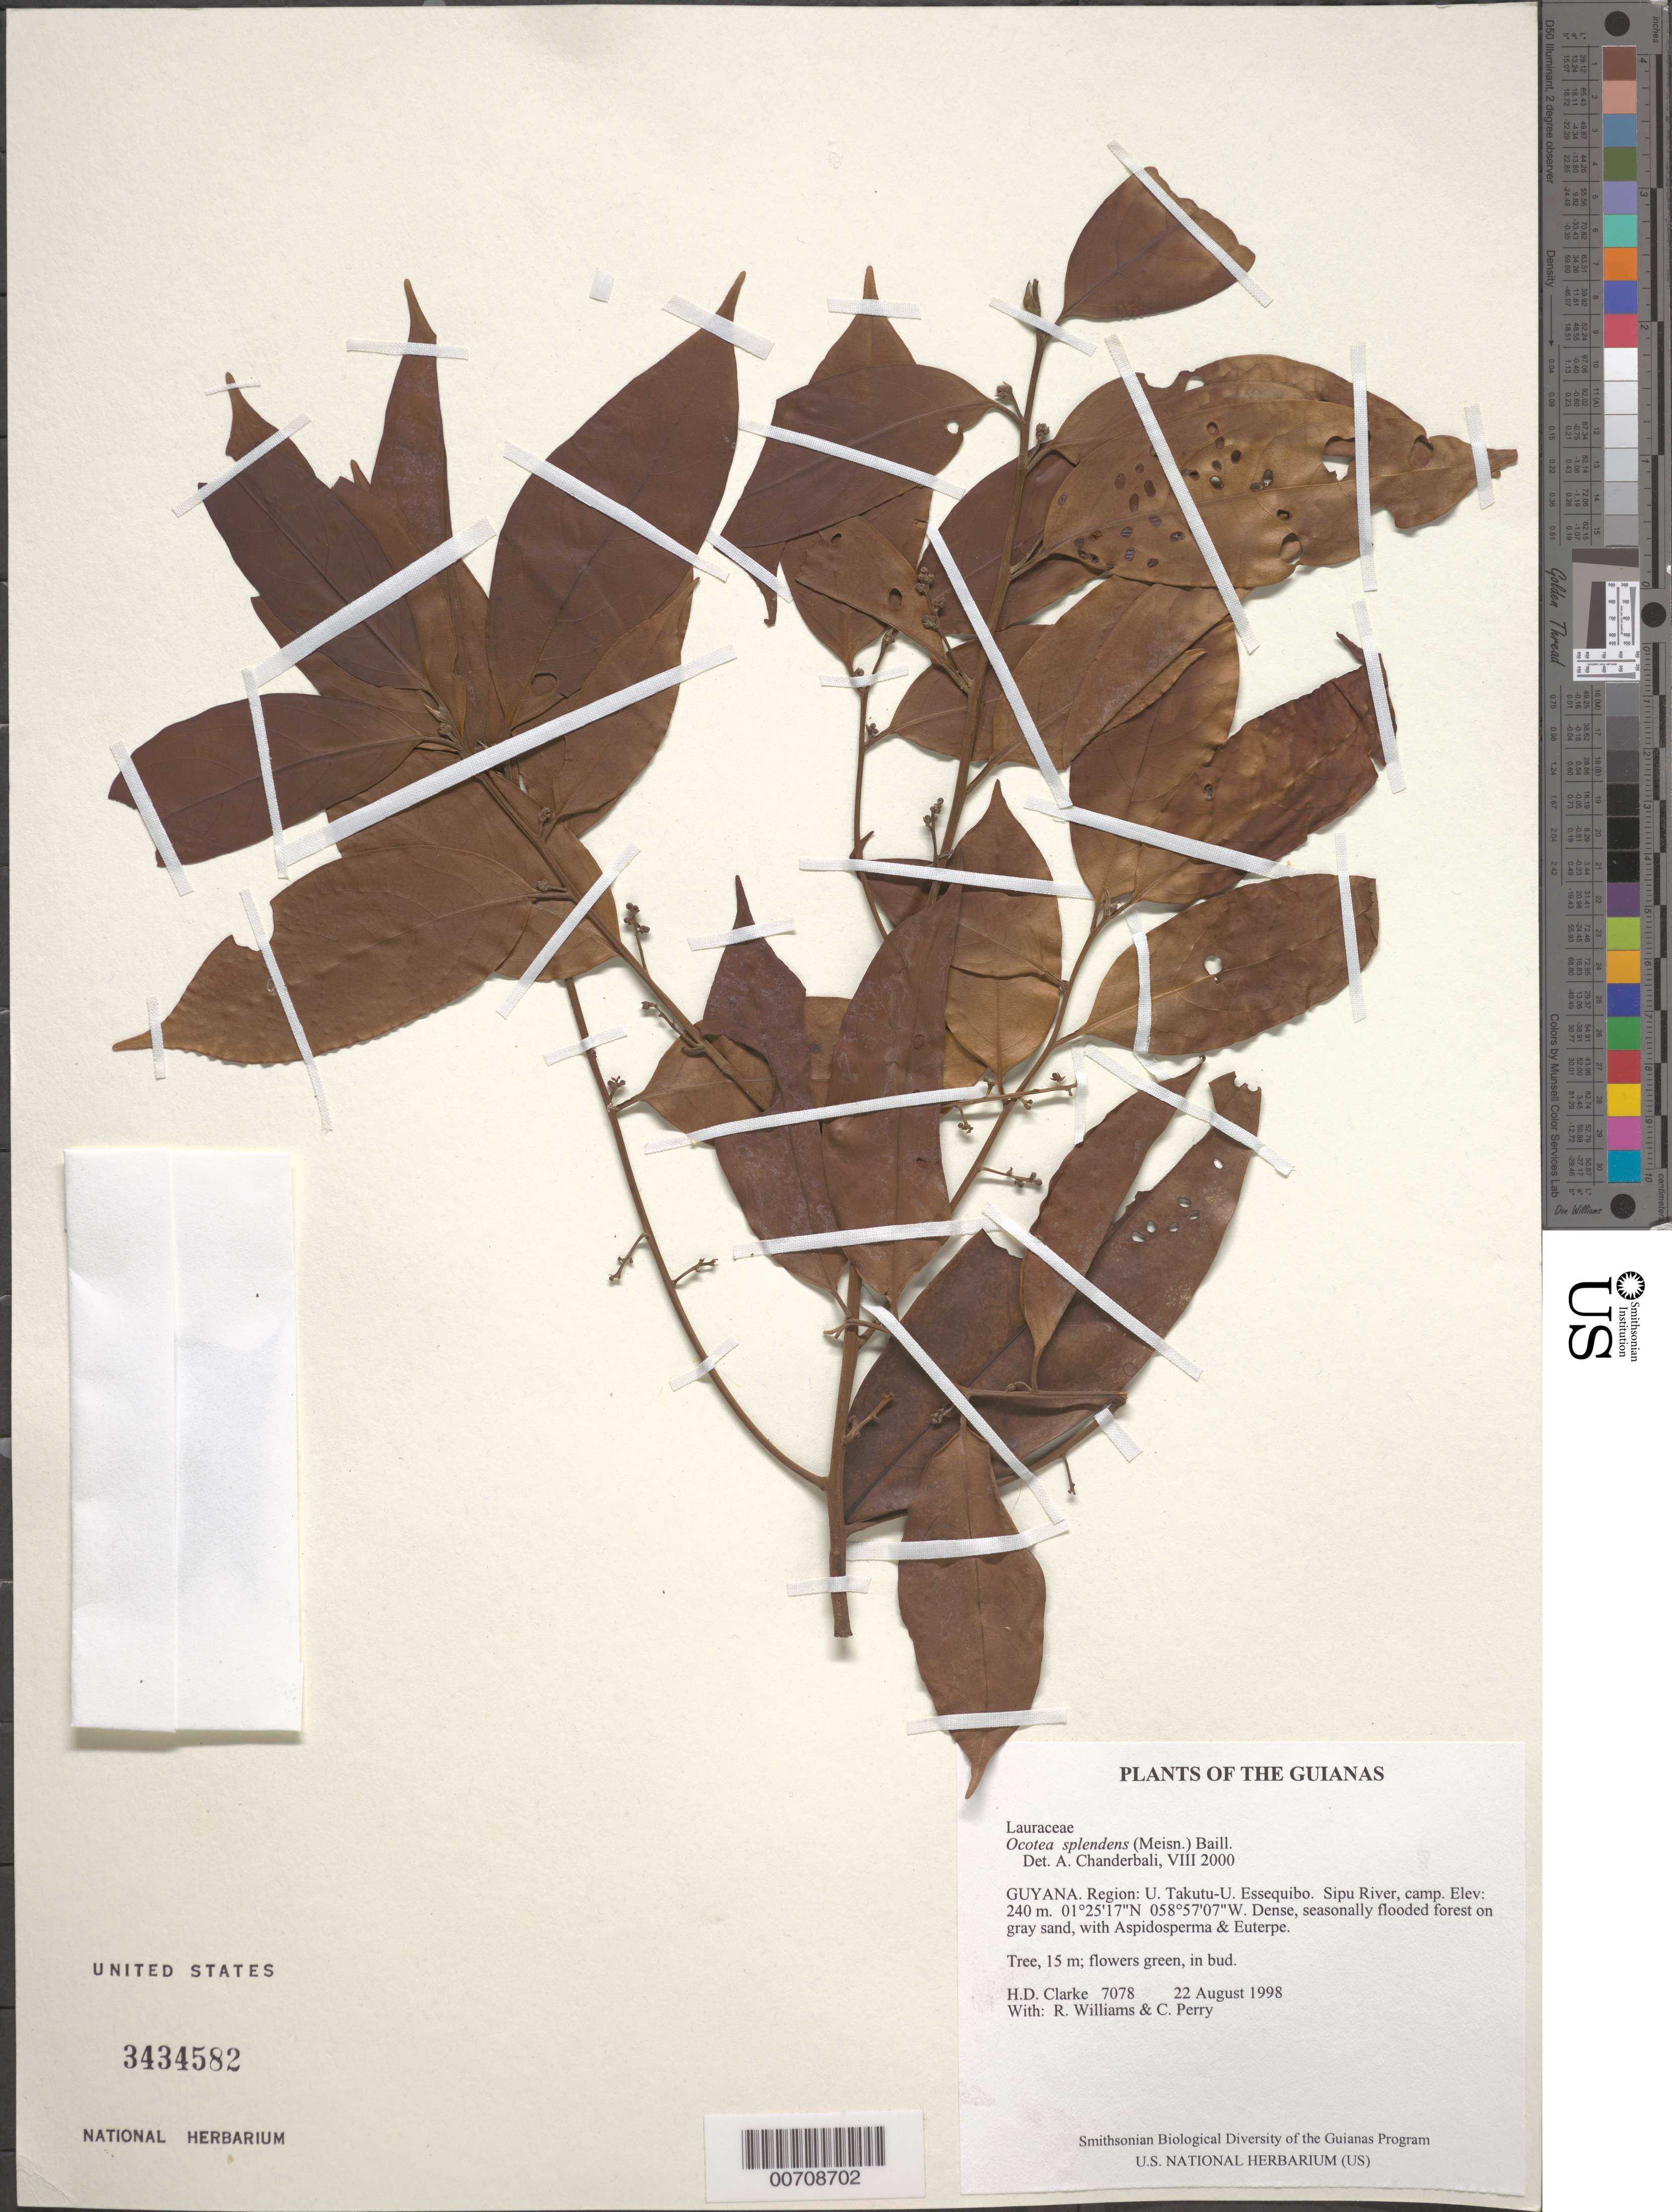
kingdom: Plantae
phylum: Tracheophyta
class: Magnoliopsida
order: Laurales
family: Lauraceae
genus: Ocotea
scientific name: Ocotea splendens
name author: (Meisn.) Baill.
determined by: Chanderbali, Andre Shashi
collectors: H. D. Clarke, R. Williams & C. Perry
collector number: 7078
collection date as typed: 22 August 1998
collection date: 1998-08-22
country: Guyana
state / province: U. Takutu-U. Essequibo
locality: Sipu River, camp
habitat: Dense, seasonally flooded forest on gray sand, with Aspidosperma & Euterpe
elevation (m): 240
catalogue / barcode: US 3434582